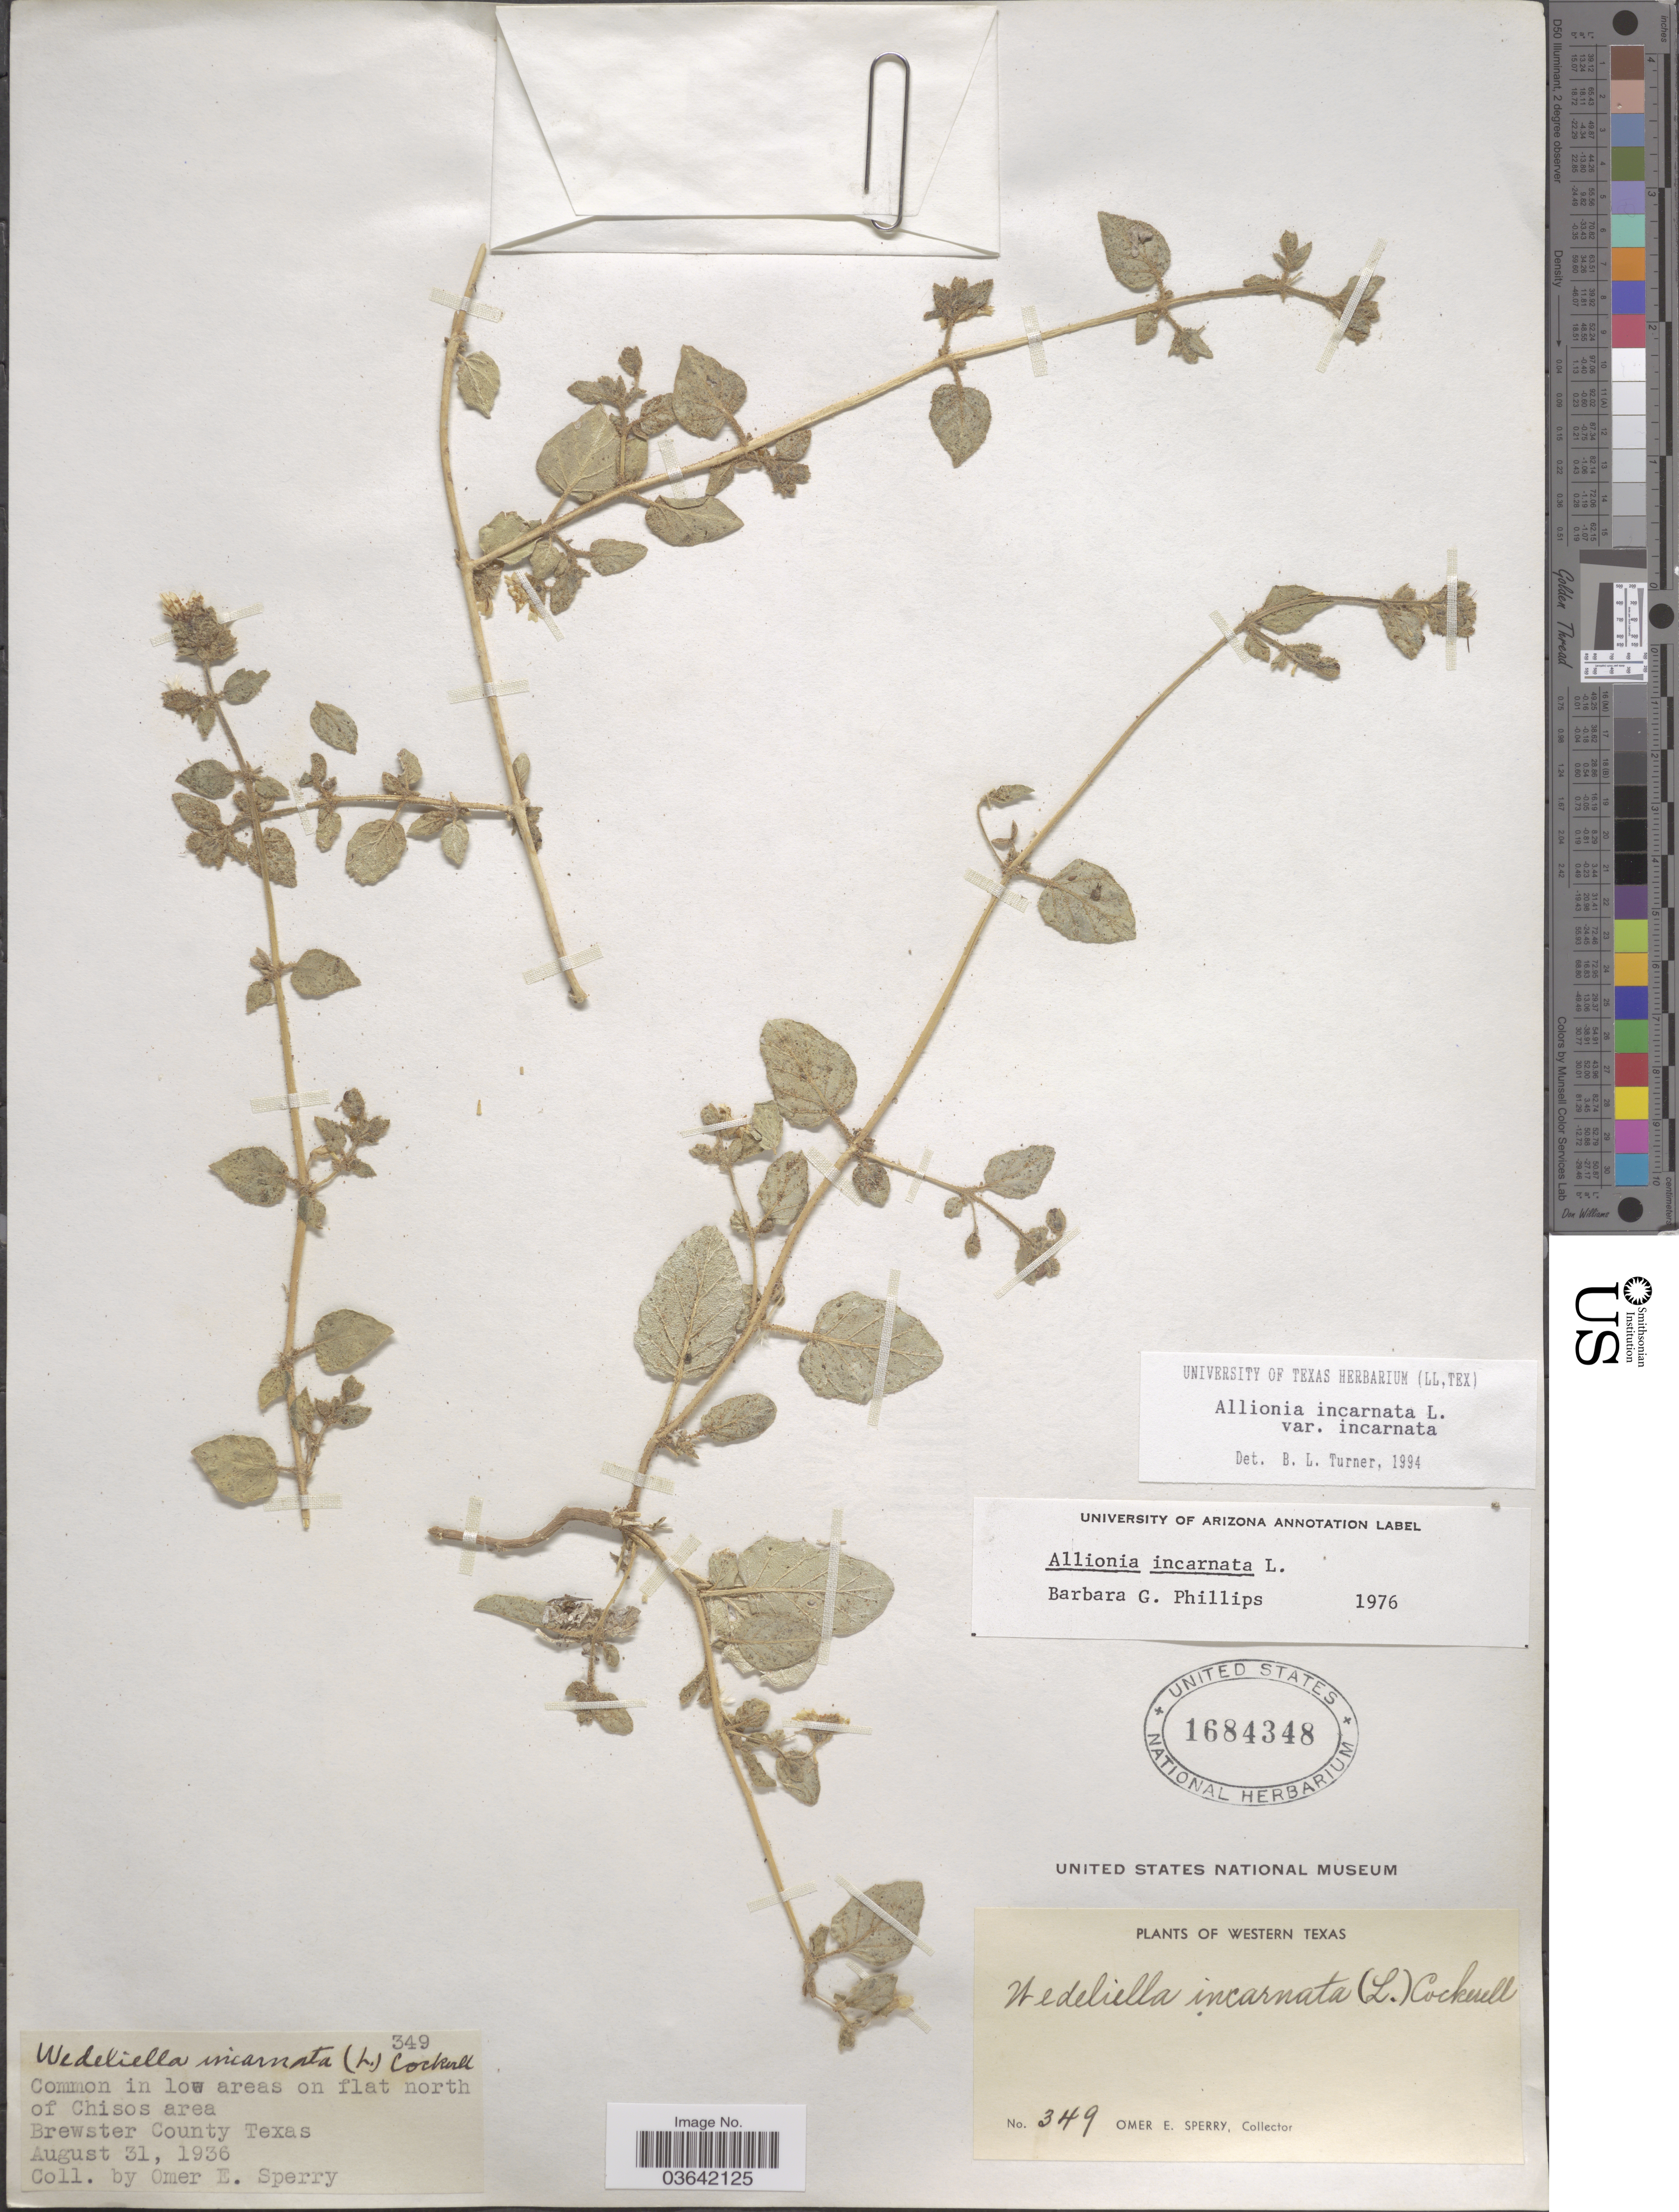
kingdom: Plantae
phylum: Tracheophyta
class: Magnoliopsida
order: Caryophyllales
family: Nyctaginaceae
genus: Allionia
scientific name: Allionia incarnata var. incarnata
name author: L.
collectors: O. E. Sperry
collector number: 349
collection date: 1936-08-31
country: United States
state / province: Texas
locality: Common in low areas on flat north of Chisos area. Brewster County. Western Texas.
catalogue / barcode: US 1684348